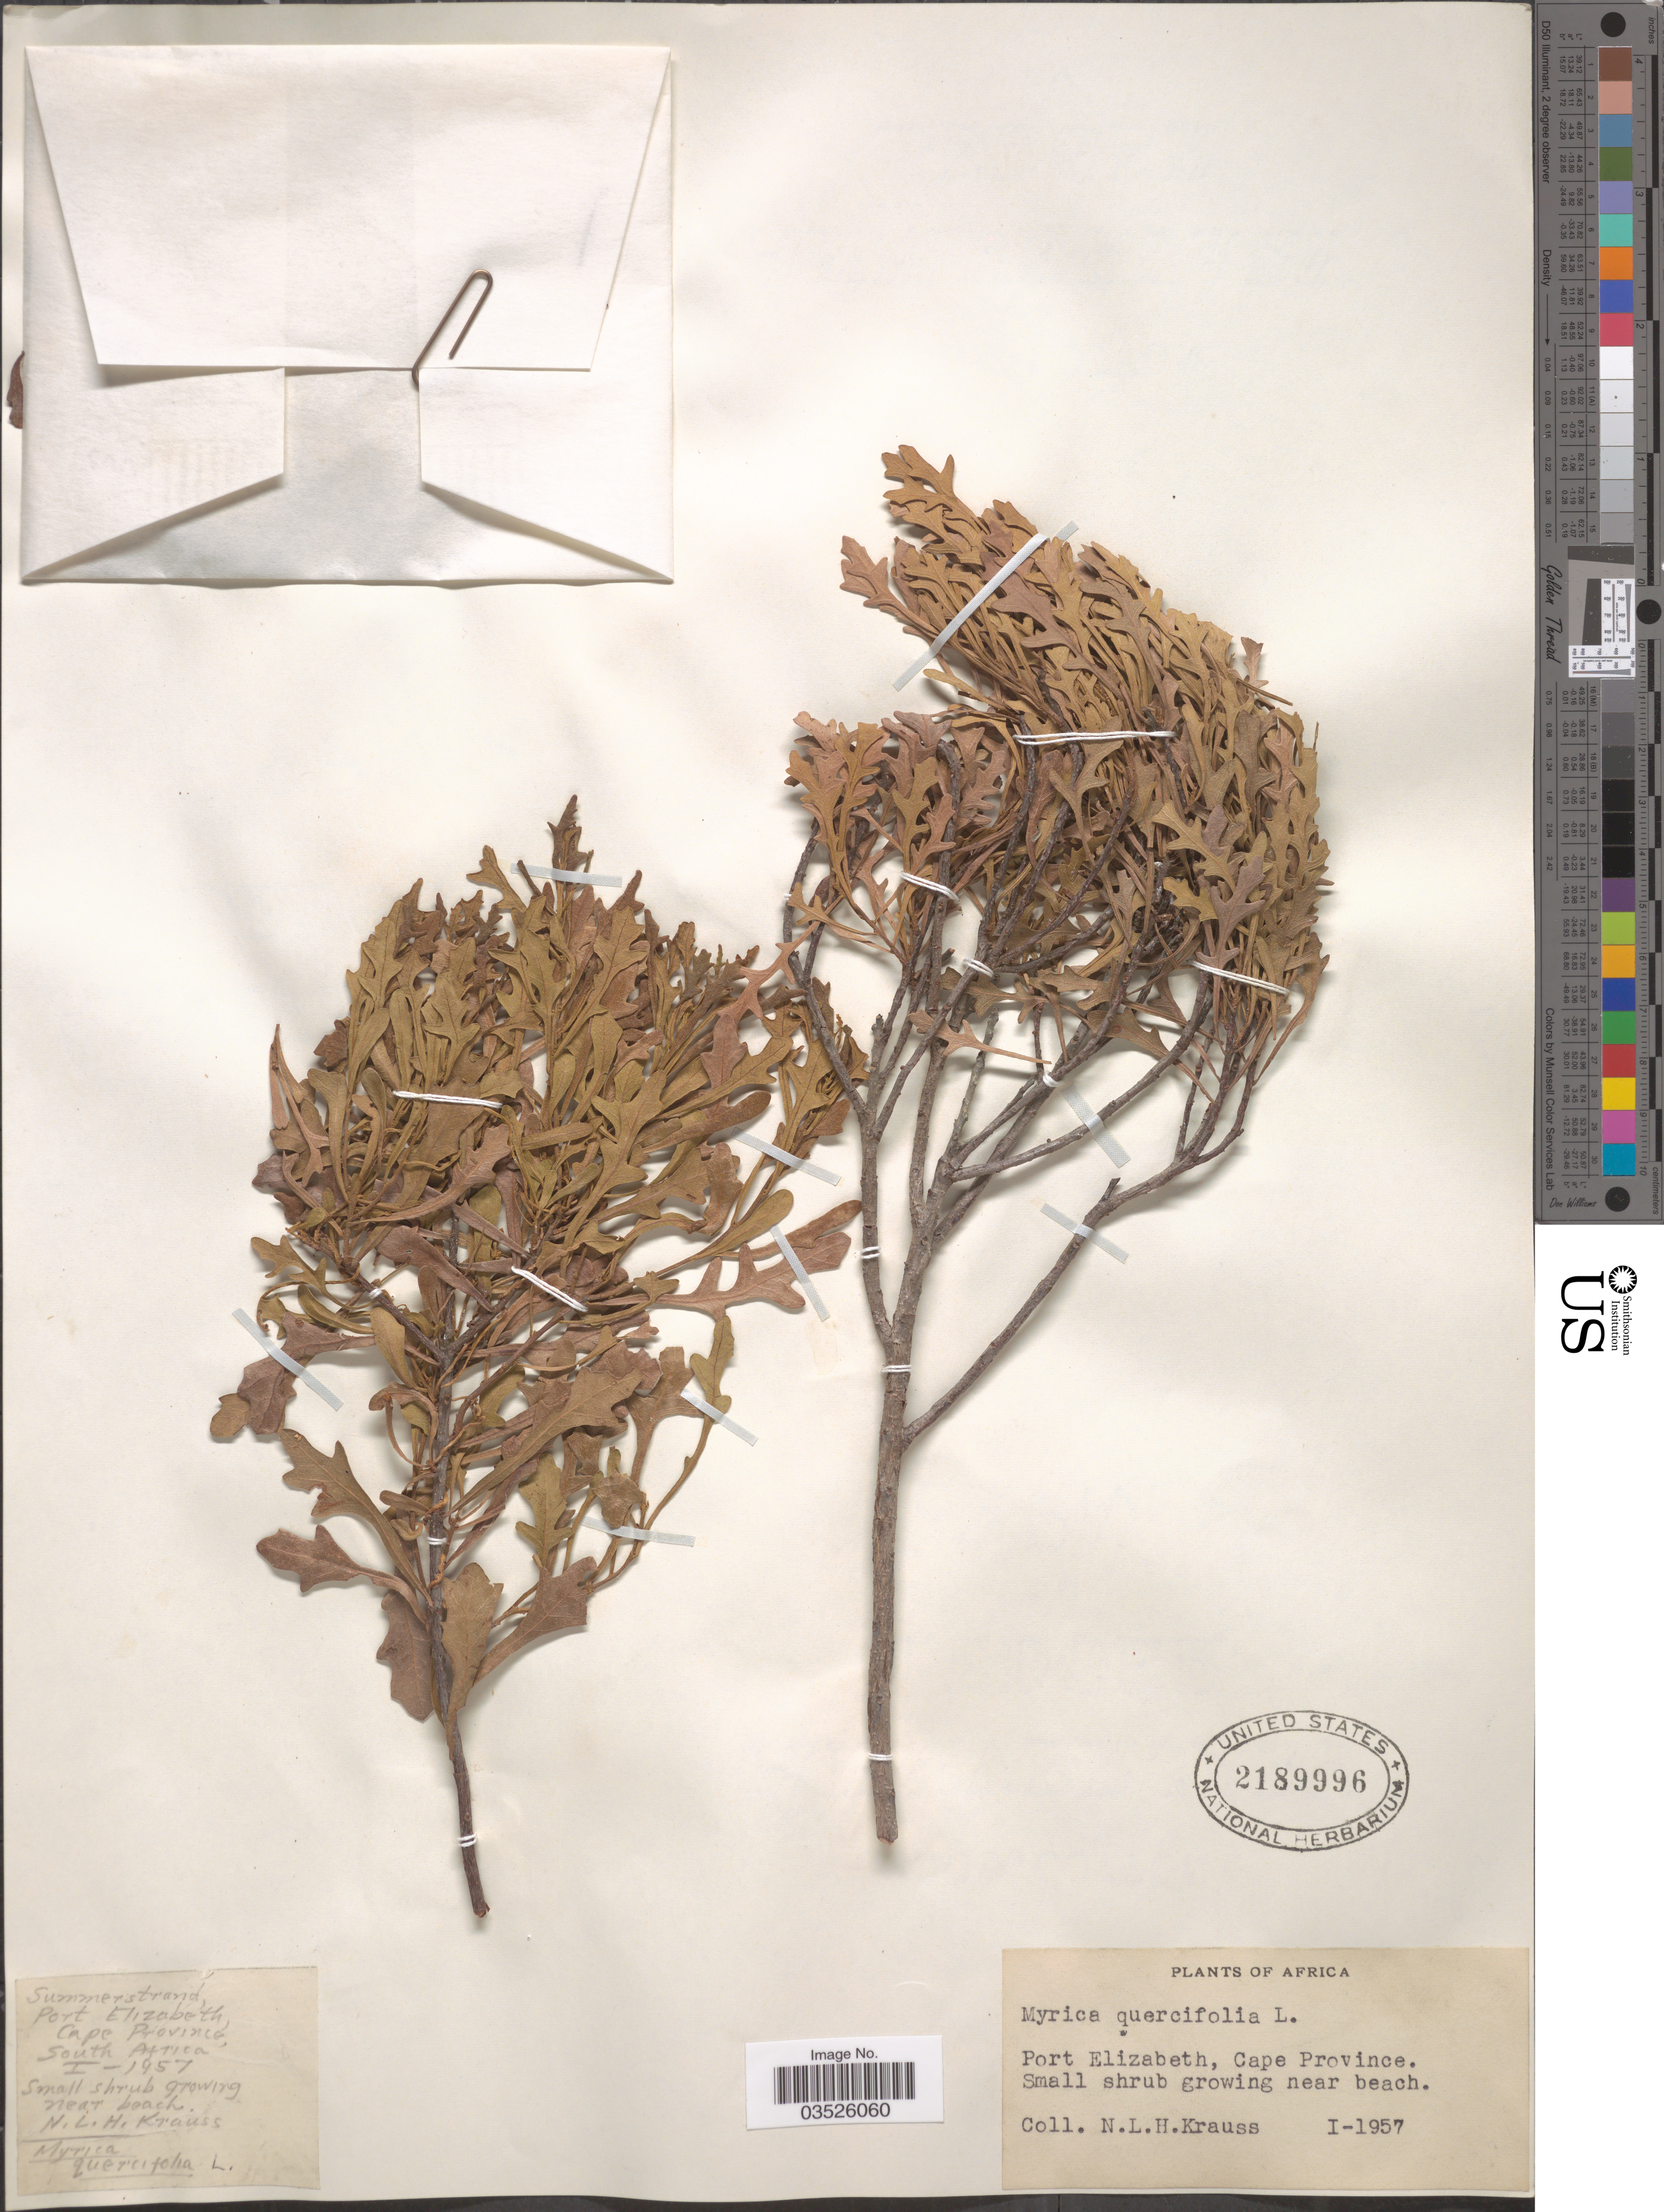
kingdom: Plantae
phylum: Tracheophyta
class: Magnoliopsida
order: Fagales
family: Myricaceae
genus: Morella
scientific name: Morella quercifolia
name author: (L.) Killick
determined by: Strong, Mark T., (BOT), Smithsonian Institution - National Museum of Natural History (UNITED STATES)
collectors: N. Krauss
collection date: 1957-01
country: South Africa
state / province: Eastern Cape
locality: Port Elizabeth. Small shrub growing near beach.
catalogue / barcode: US 2189996